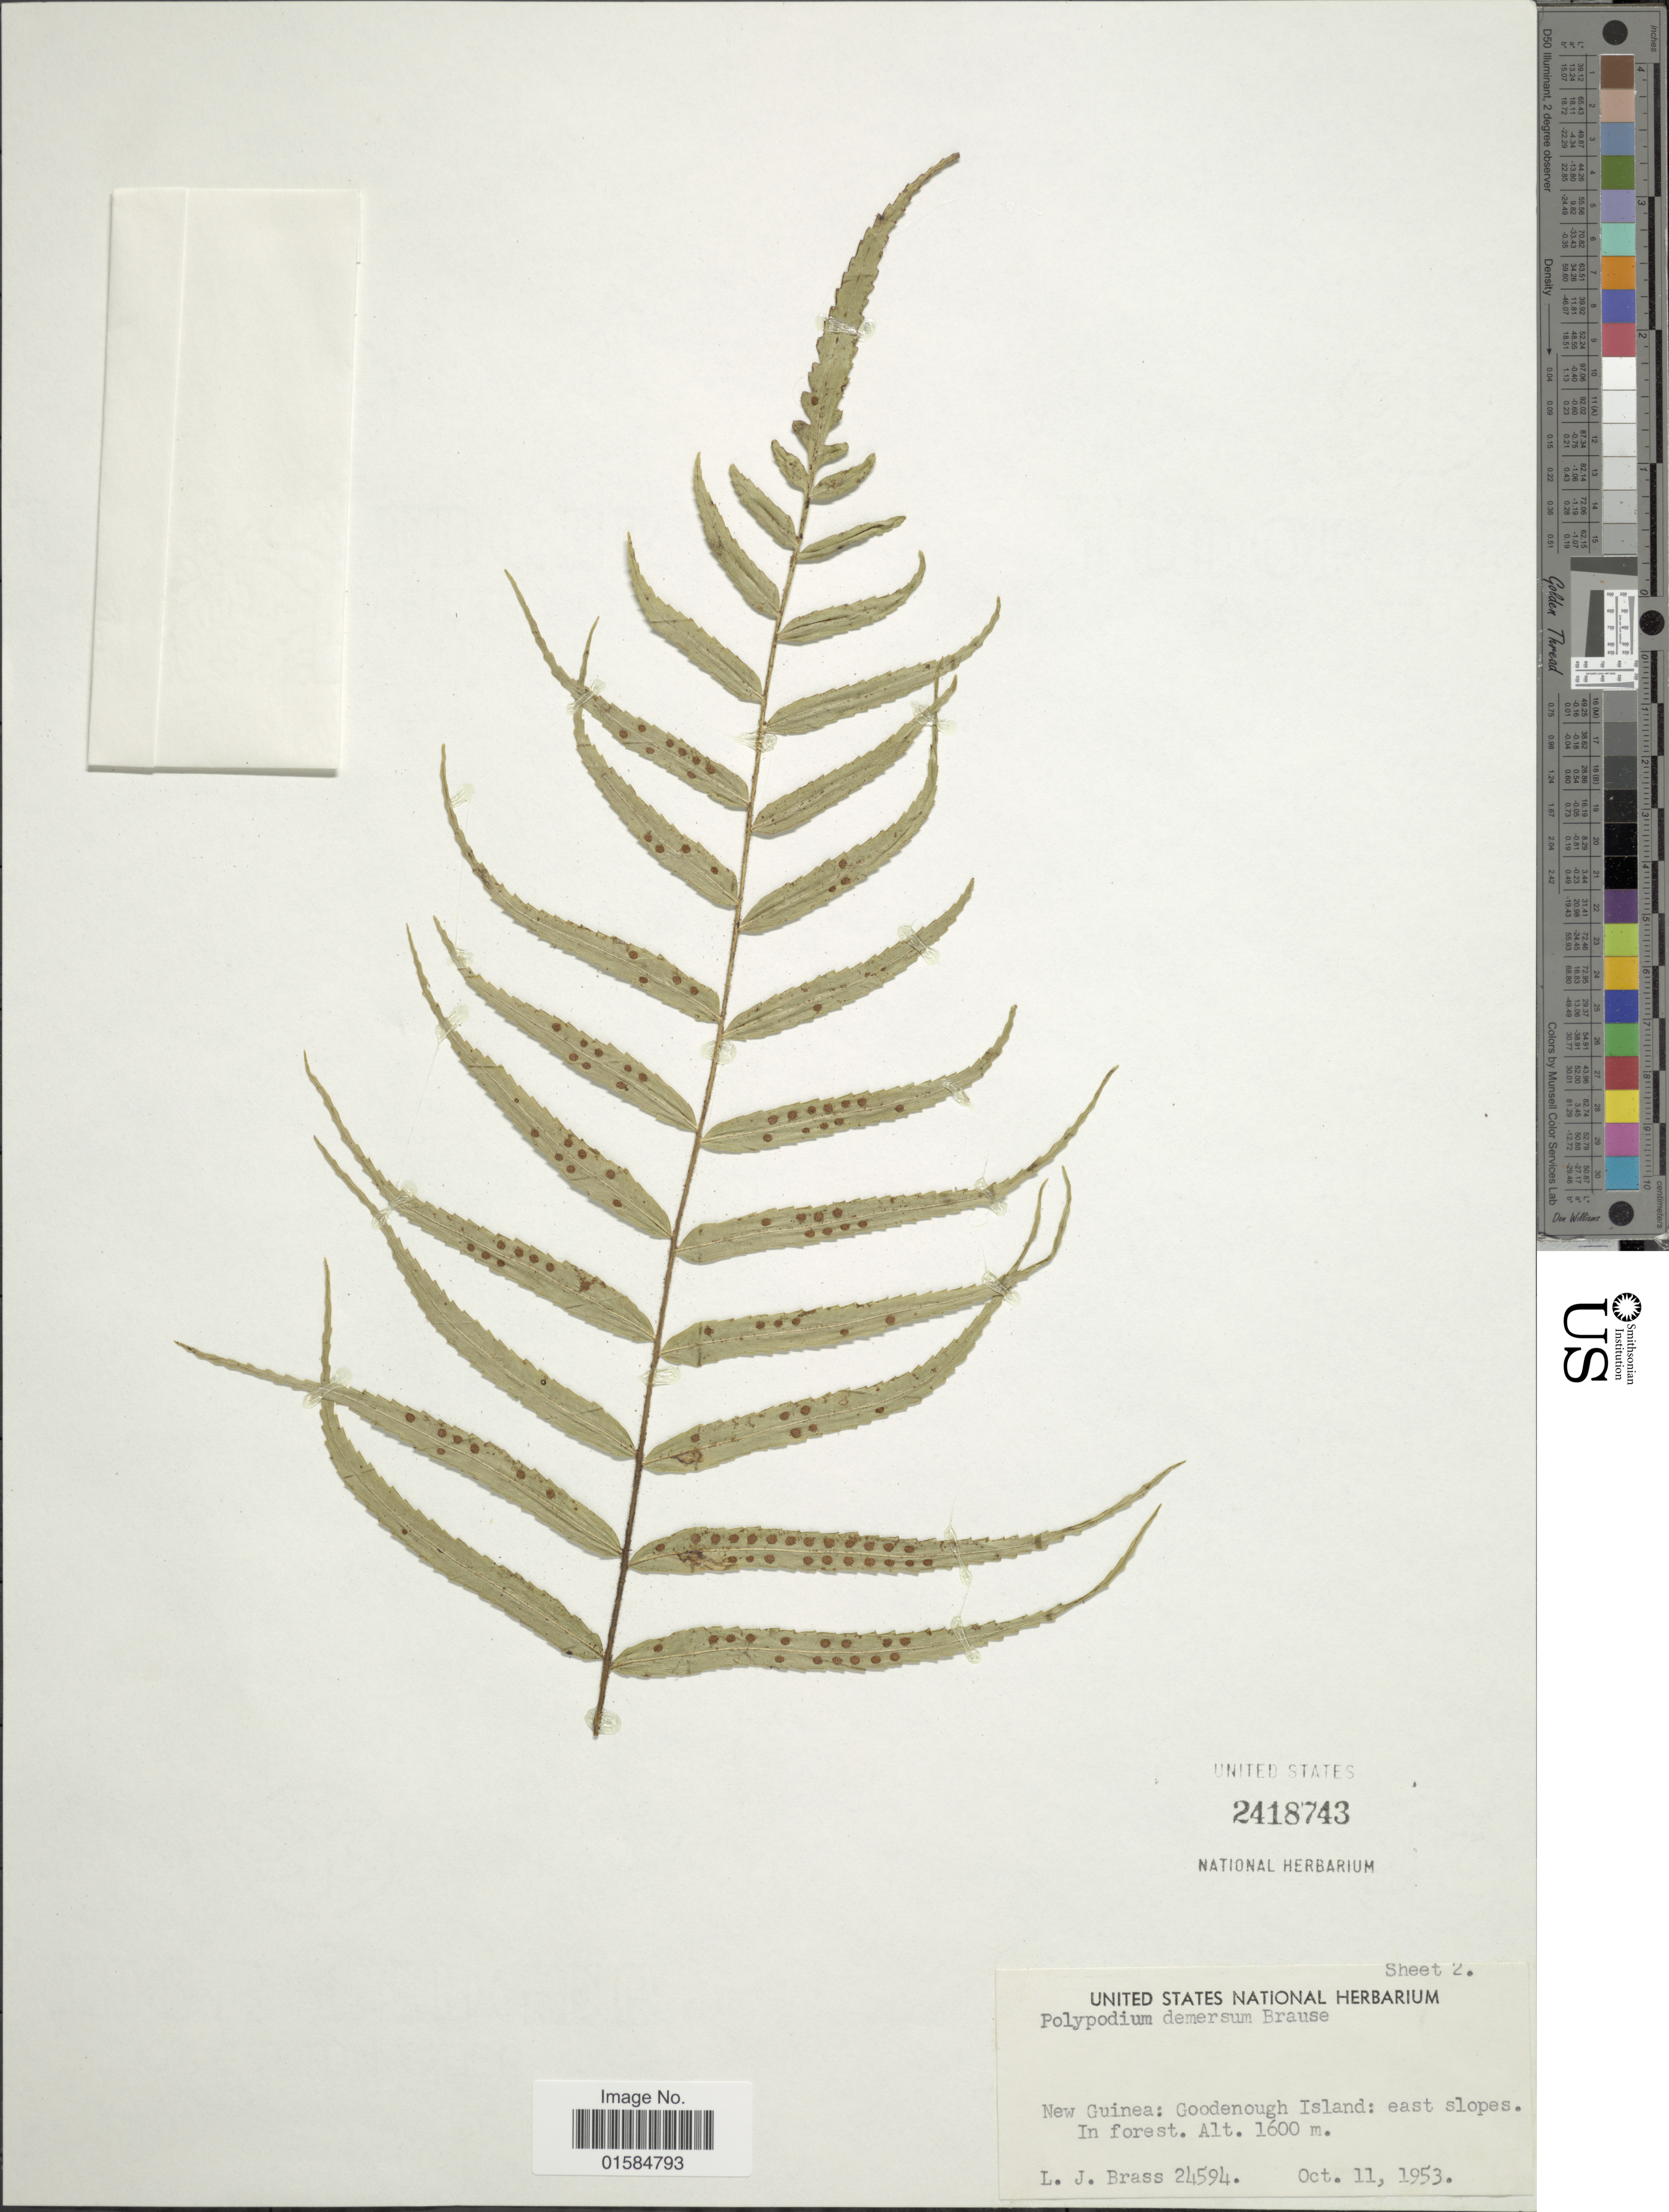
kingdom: Plantae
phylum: Tracheophyta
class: Polypodiopsida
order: Polypodiales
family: Polypodiaceae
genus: Goniophlebium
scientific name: Goniophlebium demersum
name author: (Brause) Rödl-Linder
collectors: L. J. Brass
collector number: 24594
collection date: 1953-10-11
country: Papua New Guinea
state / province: Milne Bay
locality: New Guinea:Goodenough Island: east slopes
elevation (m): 1600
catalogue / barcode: US 2418743